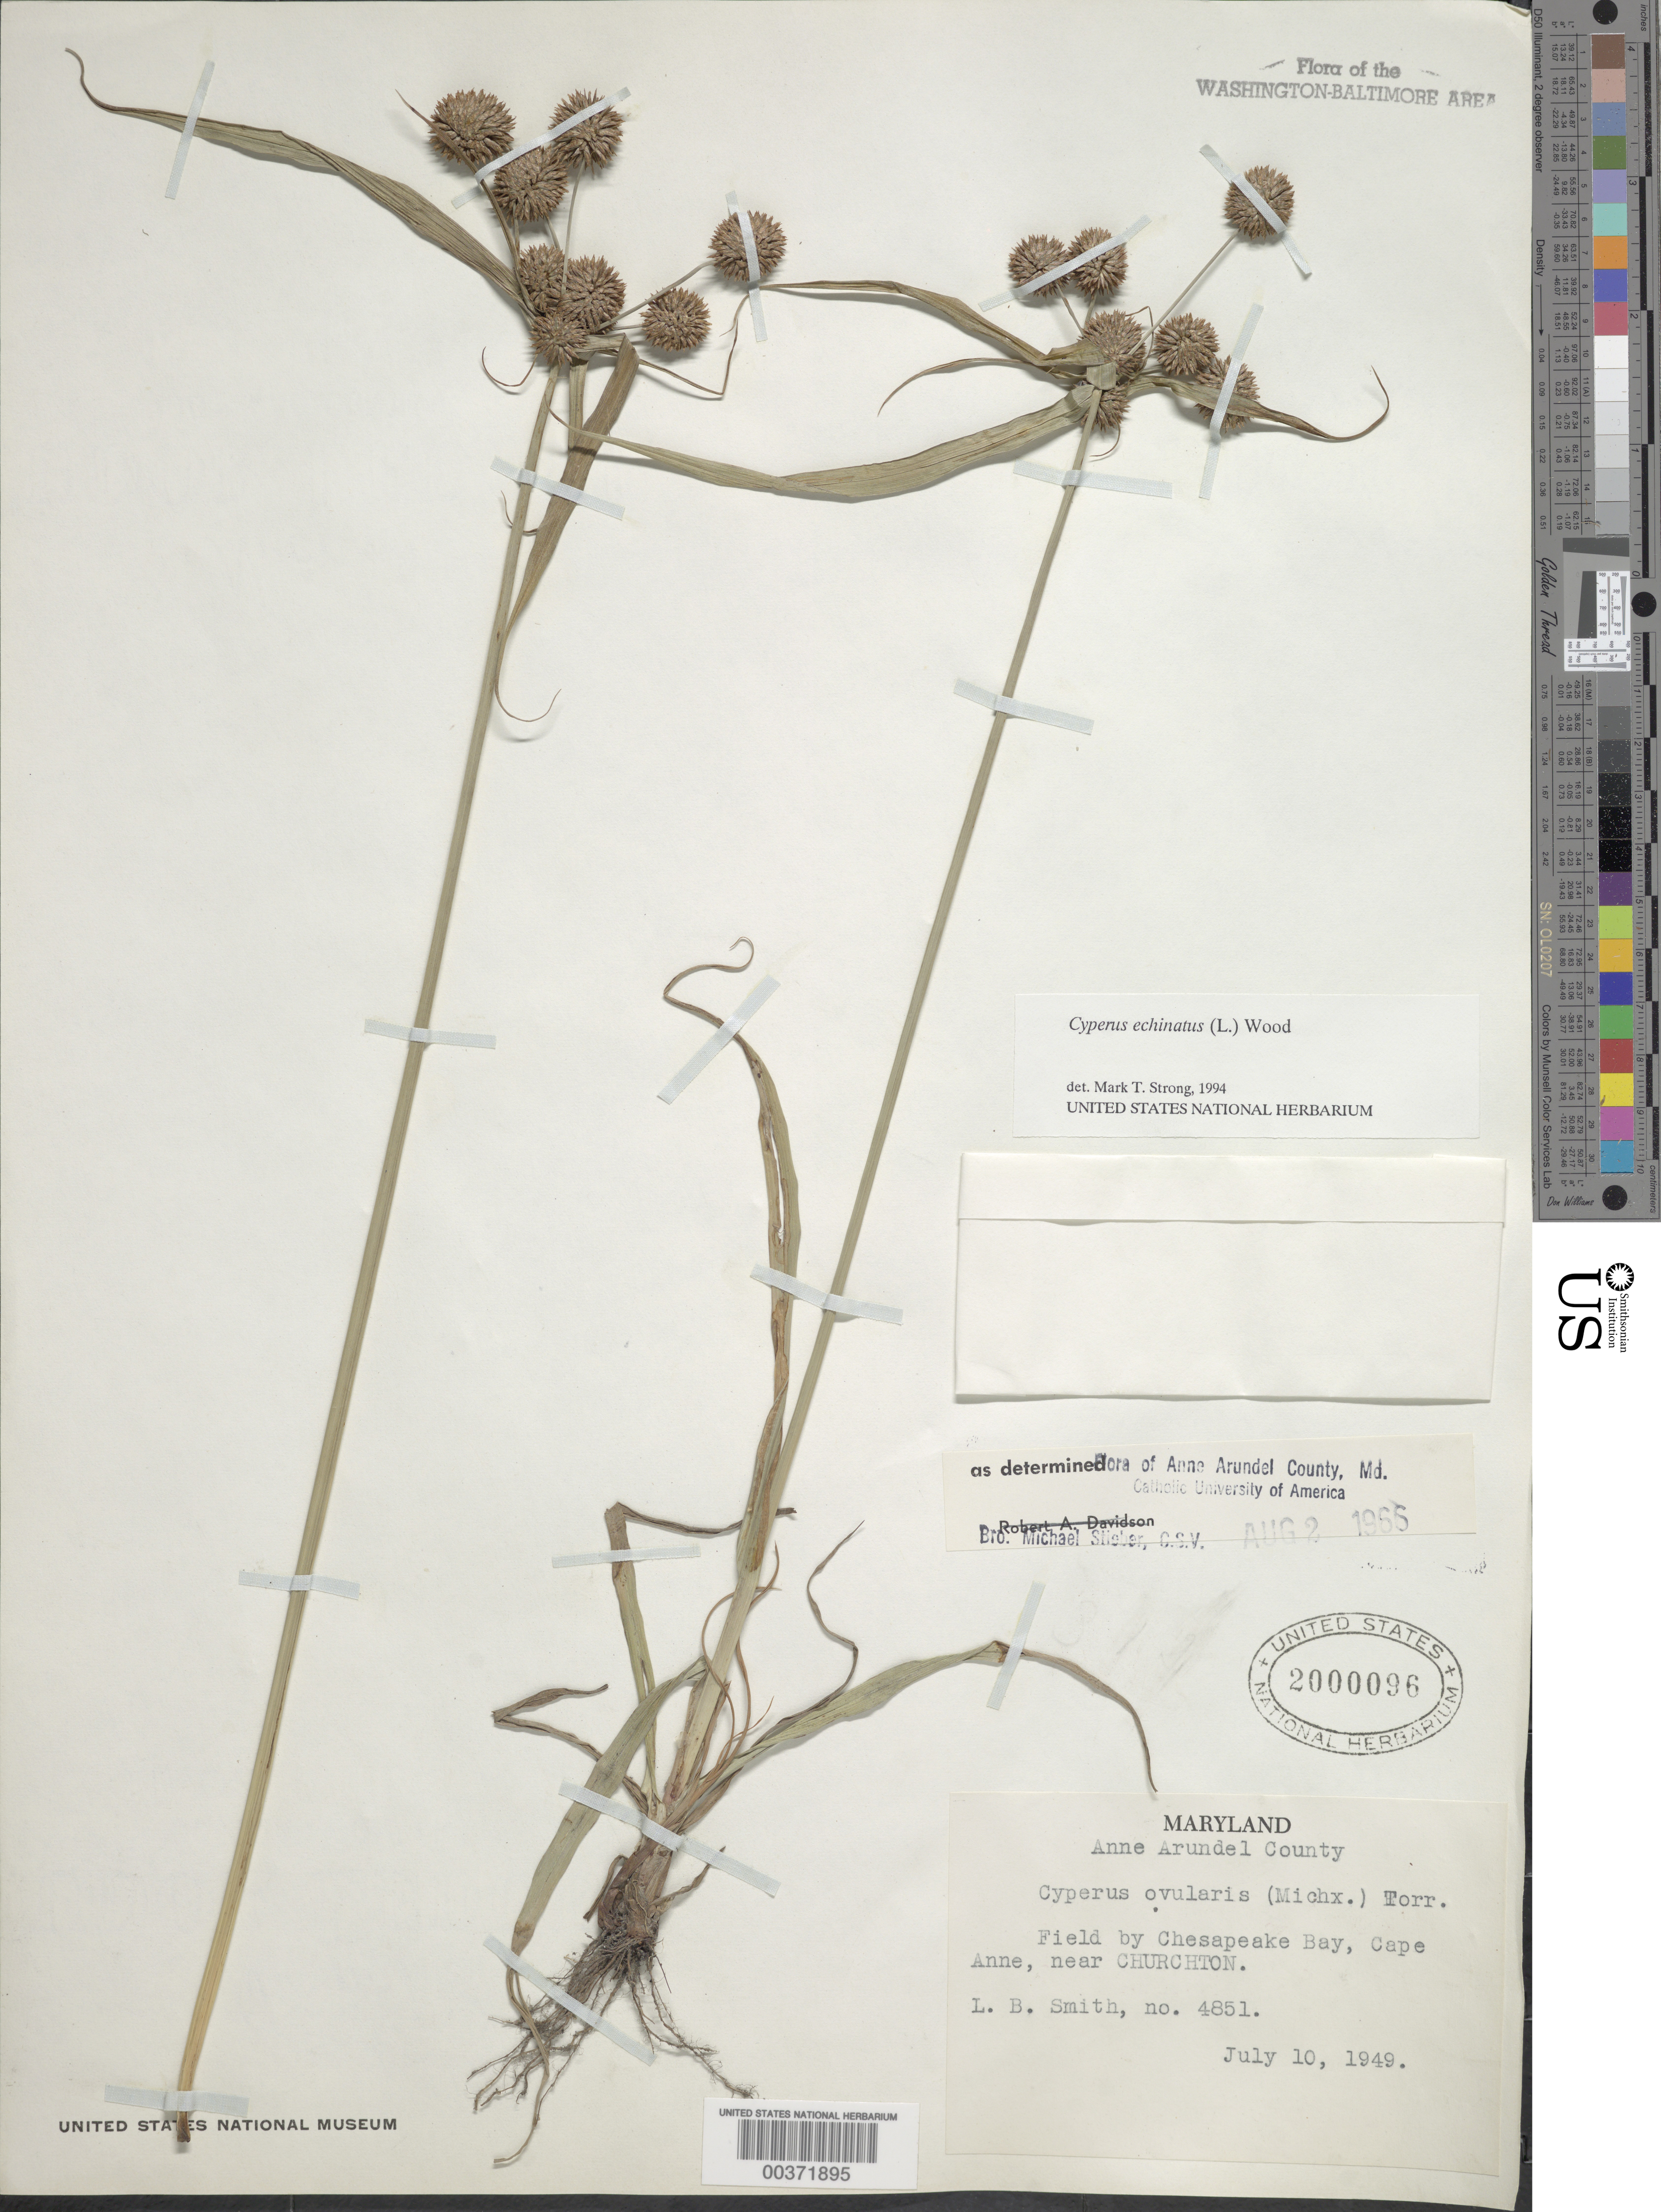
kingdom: Plantae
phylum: Tracheophyta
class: Liliopsida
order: Poales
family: Cyperaceae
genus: Cyperus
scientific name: Cyperus echinatus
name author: (L.) Alph. Wood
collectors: L. Smith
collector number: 4851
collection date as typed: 10 Jul 1949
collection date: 1949-07-10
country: United States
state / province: Maryland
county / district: Anne Arundel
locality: Chesapeake Bay, Cape Anne, near Churchton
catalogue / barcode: US 2000096